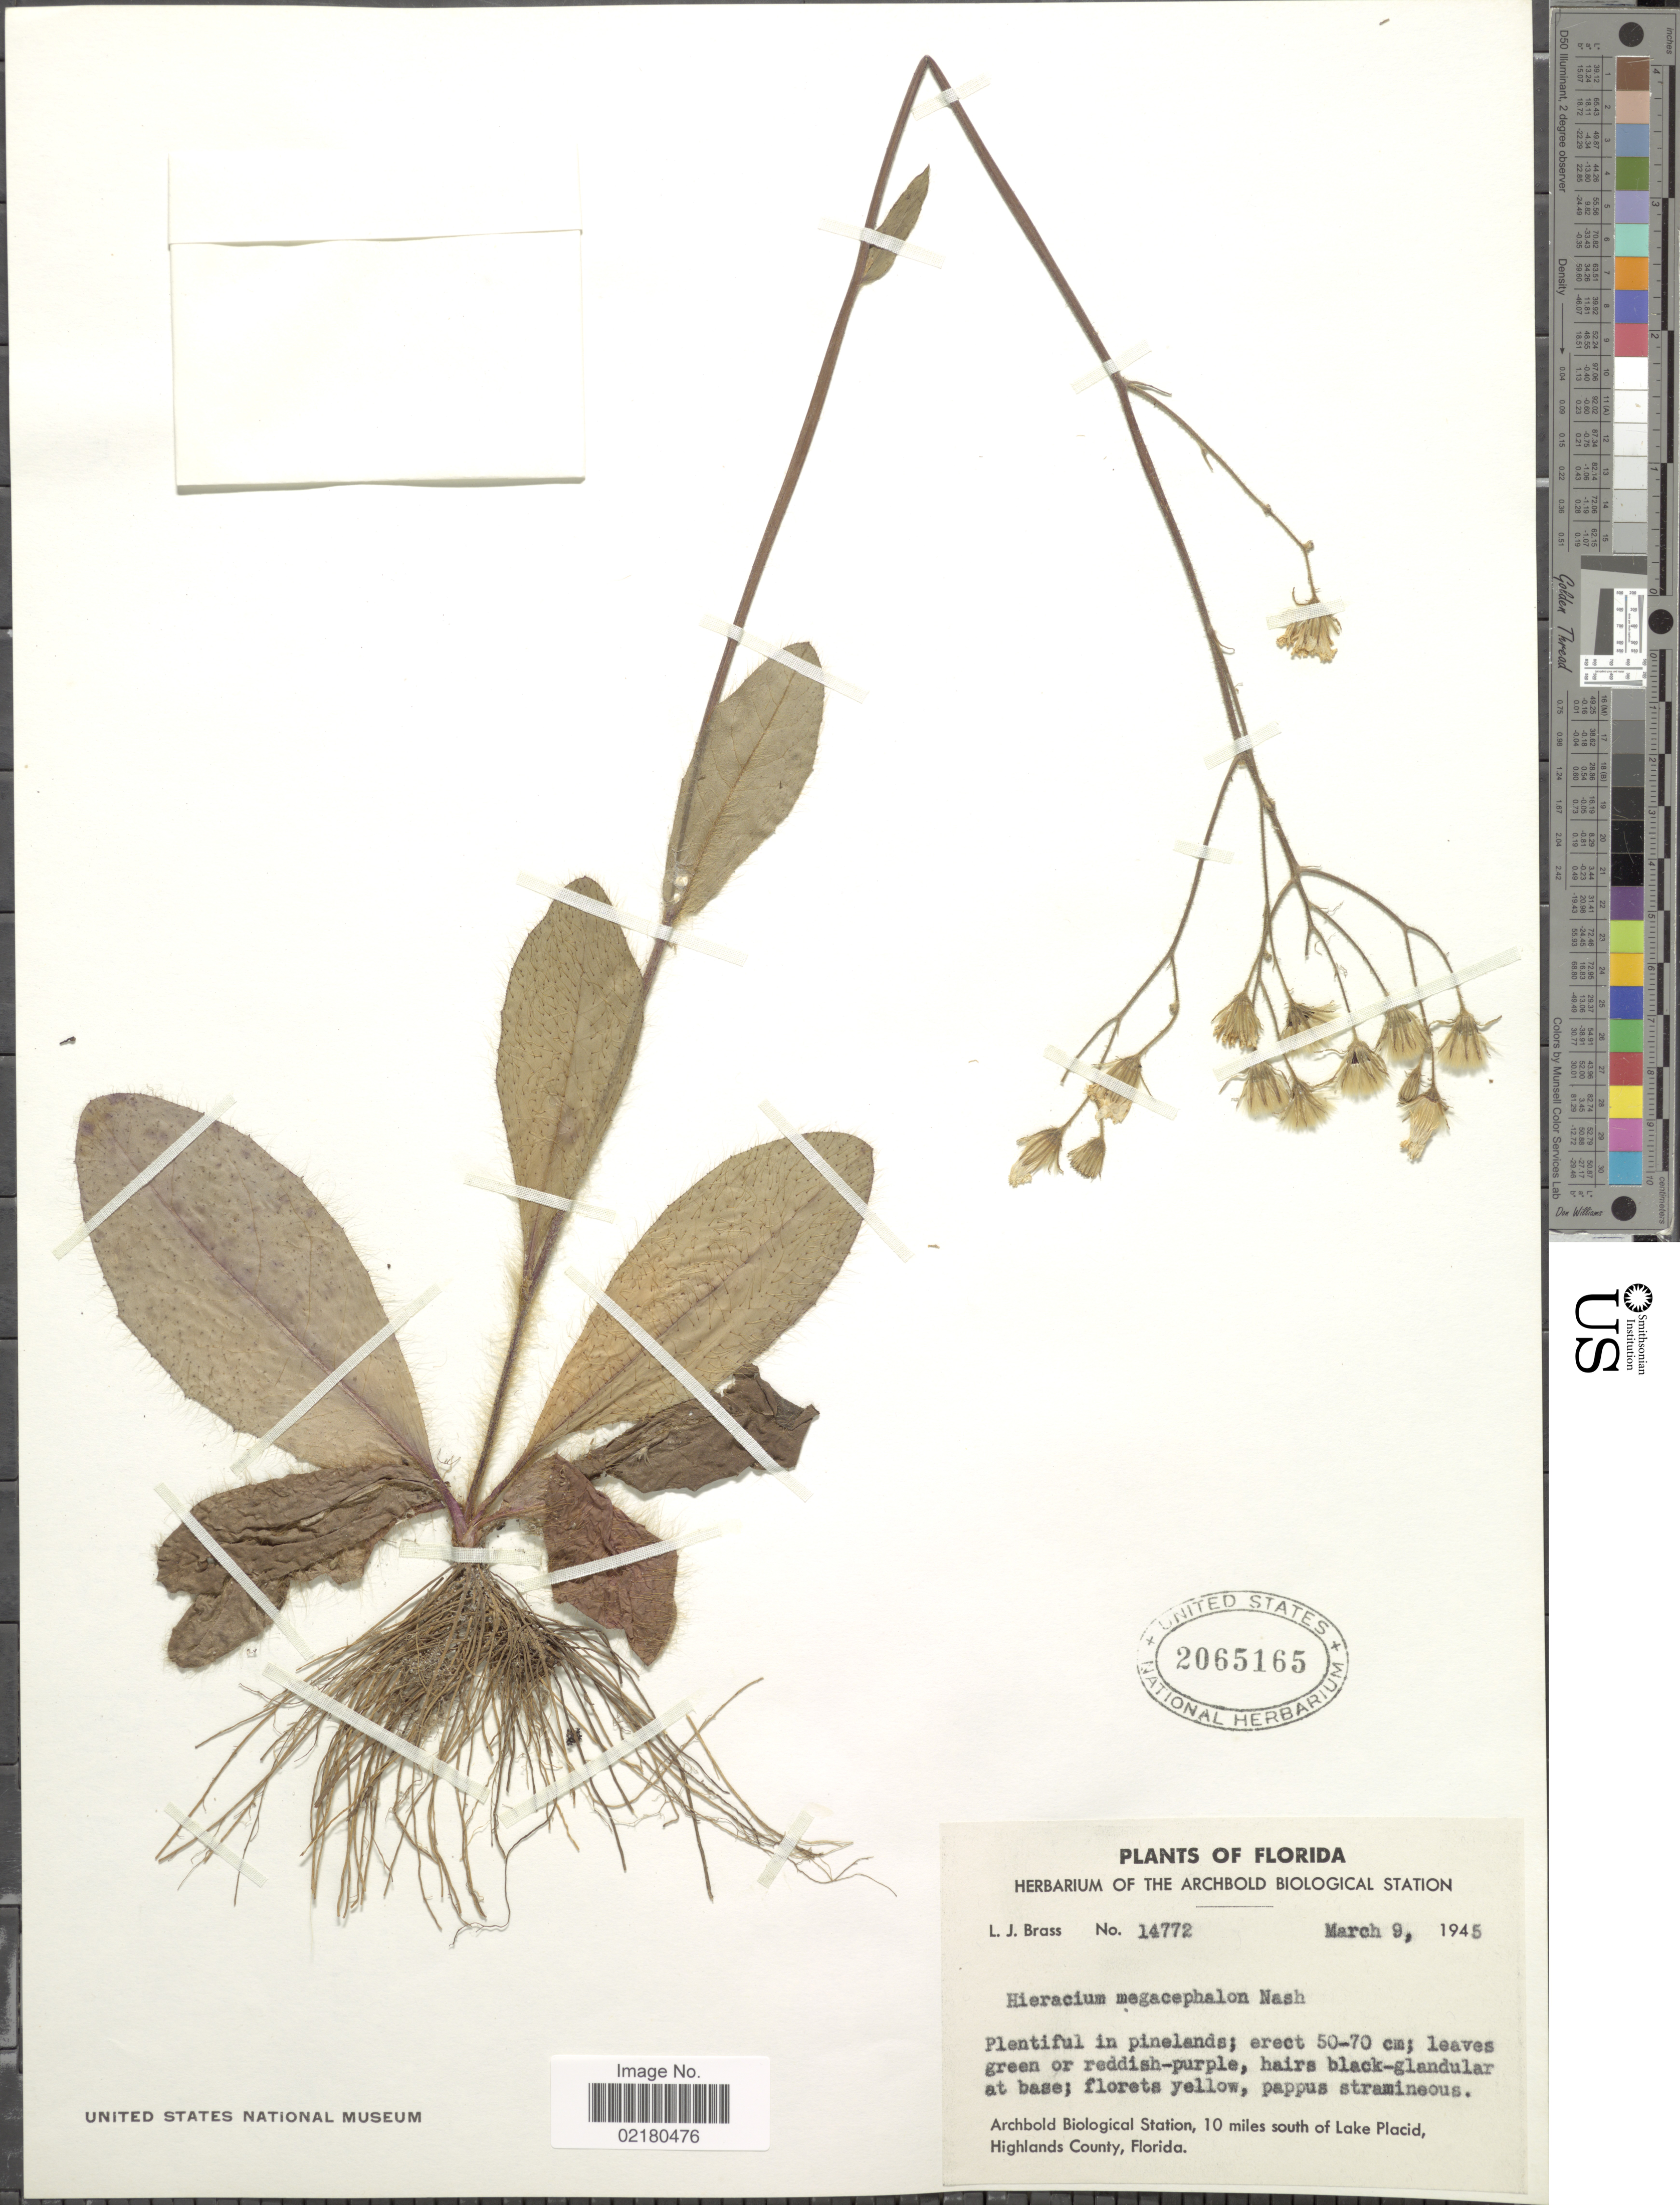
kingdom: Plantae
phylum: Tracheophyta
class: Magnoliopsida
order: Asterales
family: Asteraceae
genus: Hieracium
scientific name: Hieracium megacephalon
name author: Nash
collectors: L. J. Brass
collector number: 14772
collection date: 1945-03-09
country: United States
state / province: Florida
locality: Archbold Biological Station, 10 miles south of Lake Placid, Highlands County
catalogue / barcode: US 2065165